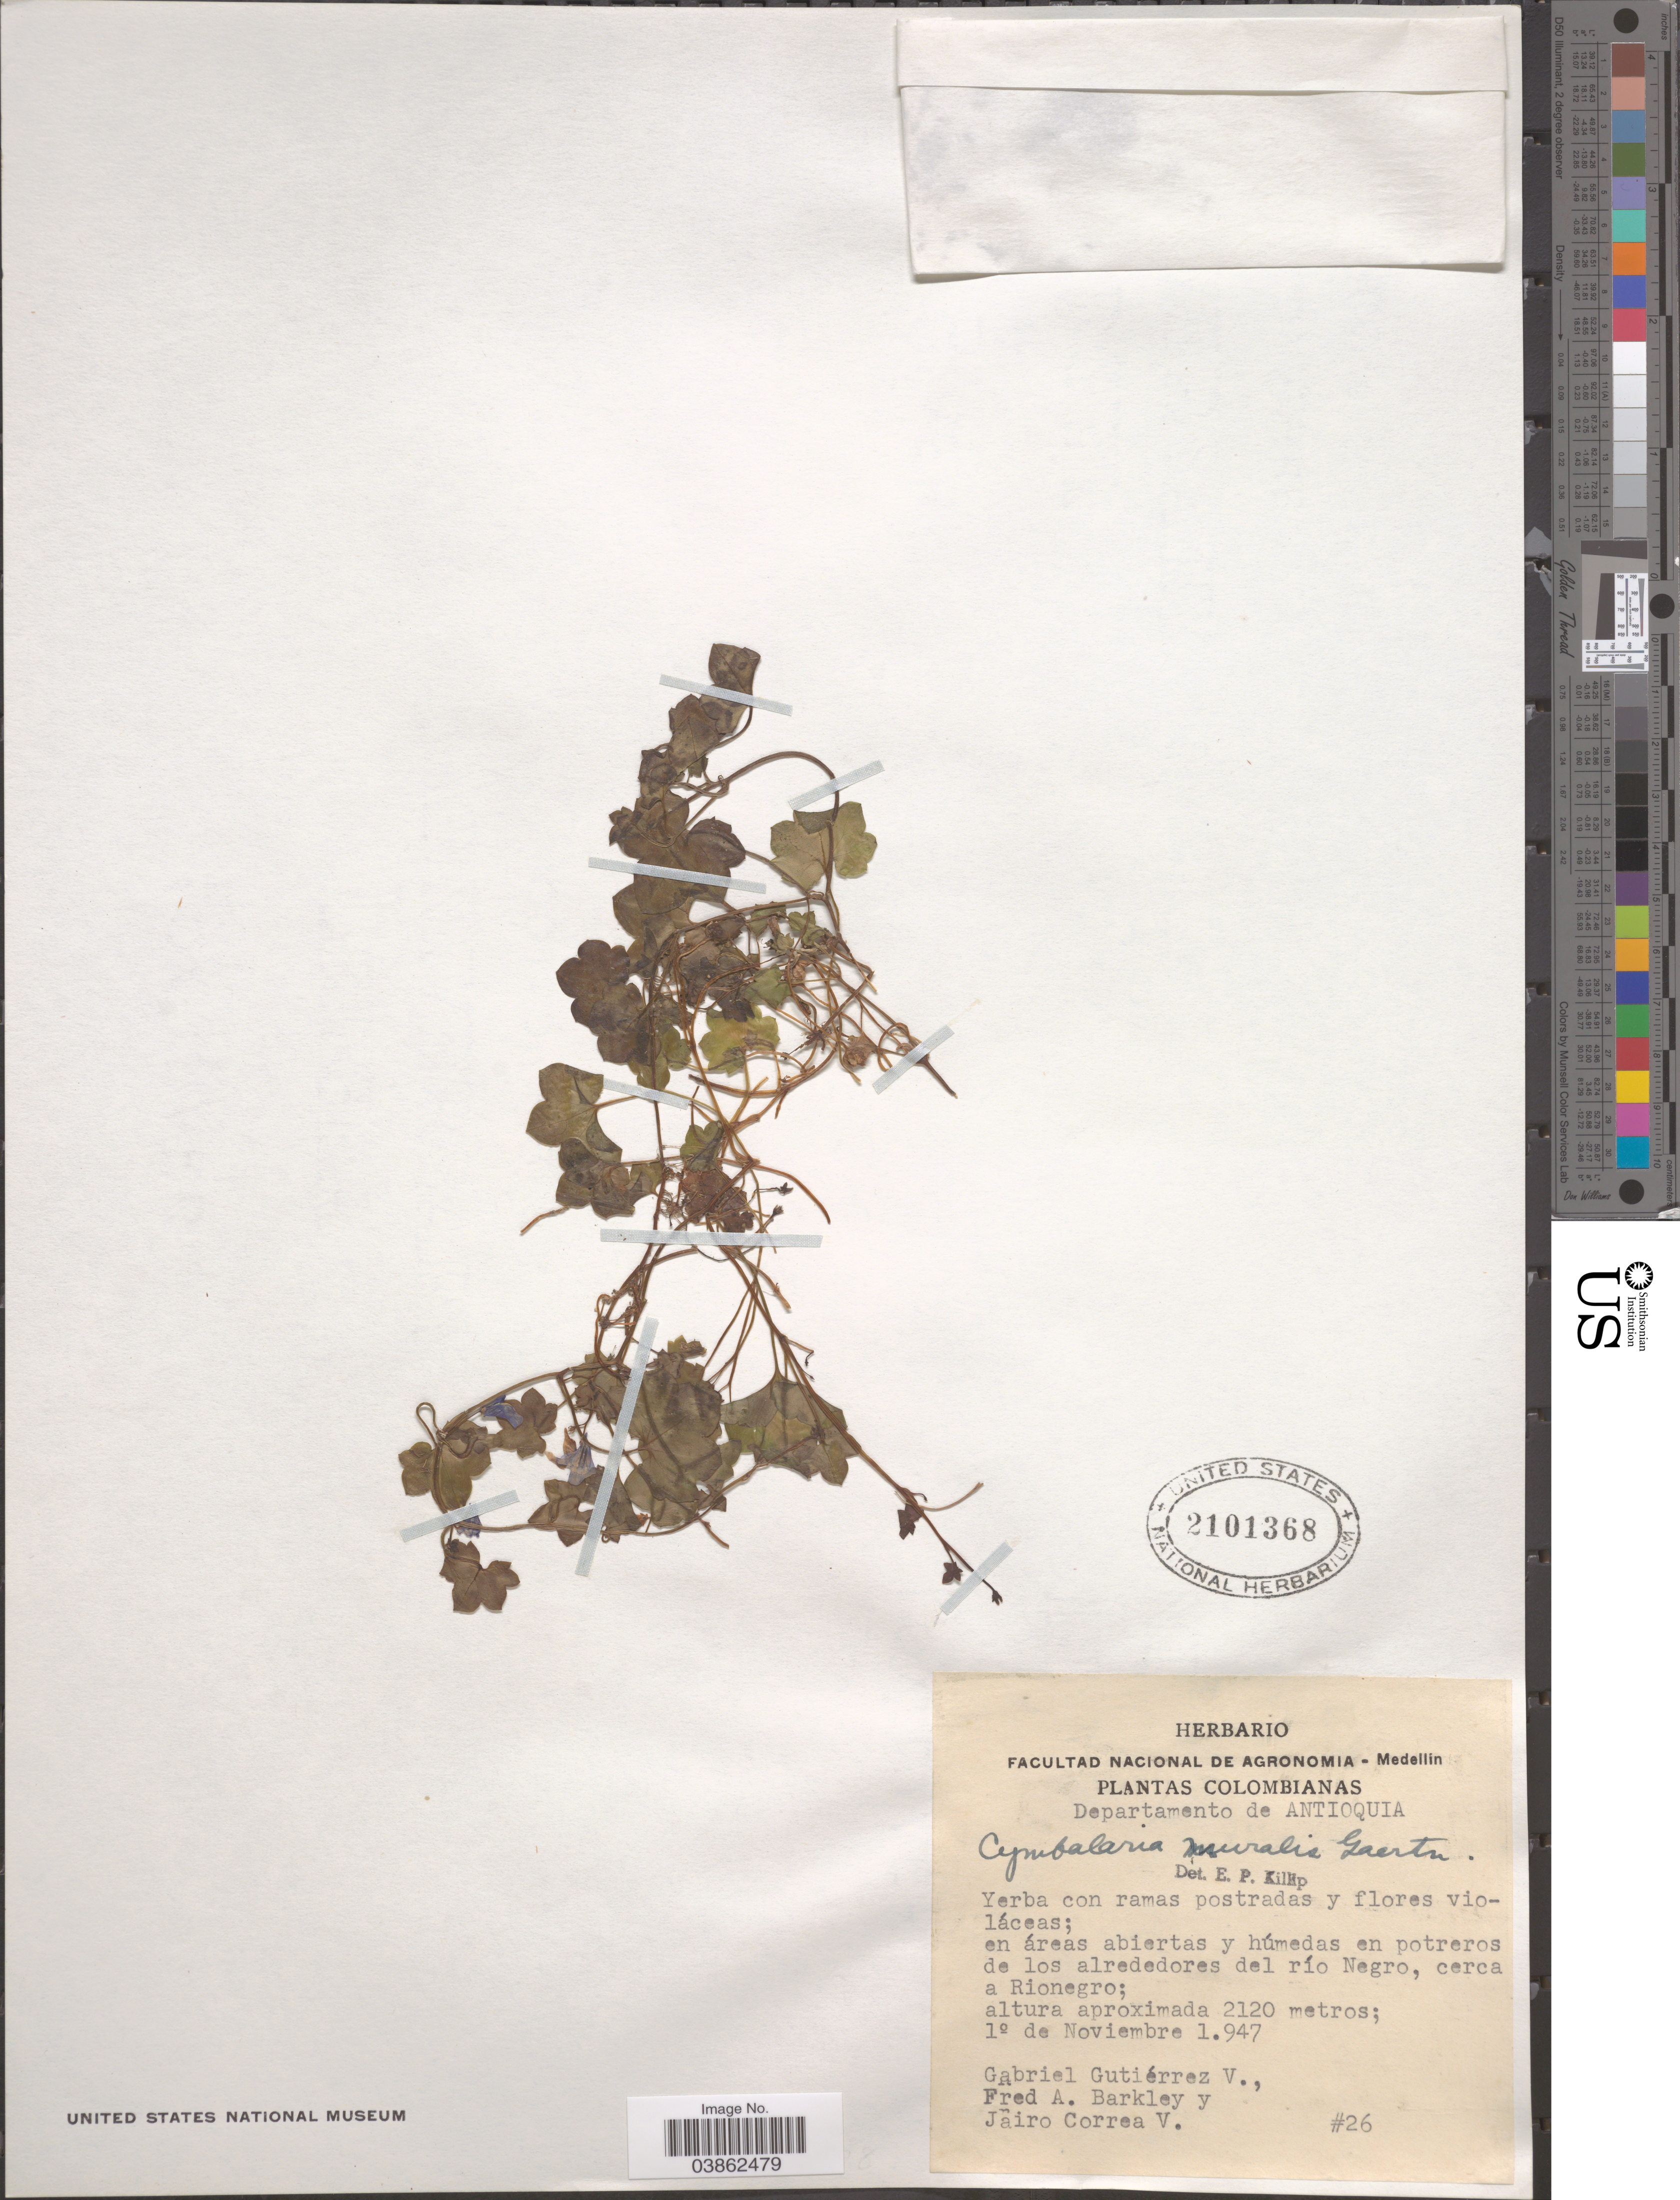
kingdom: Plantae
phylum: Tracheophyta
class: Magnoliopsida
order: Lamiales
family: Plantaginaceae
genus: Cymbalaria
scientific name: Cymbalaria muralis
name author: Gaertn. et al.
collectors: G. Gutiérrez V., F. A. Barkley & J. Correa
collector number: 26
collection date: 1947-11-01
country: Colombia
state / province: Antioquia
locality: Departamento de Antioquia. En potreros de los alrededores del río Negro, cerca a Rionegro.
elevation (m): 2120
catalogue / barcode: US 2101368